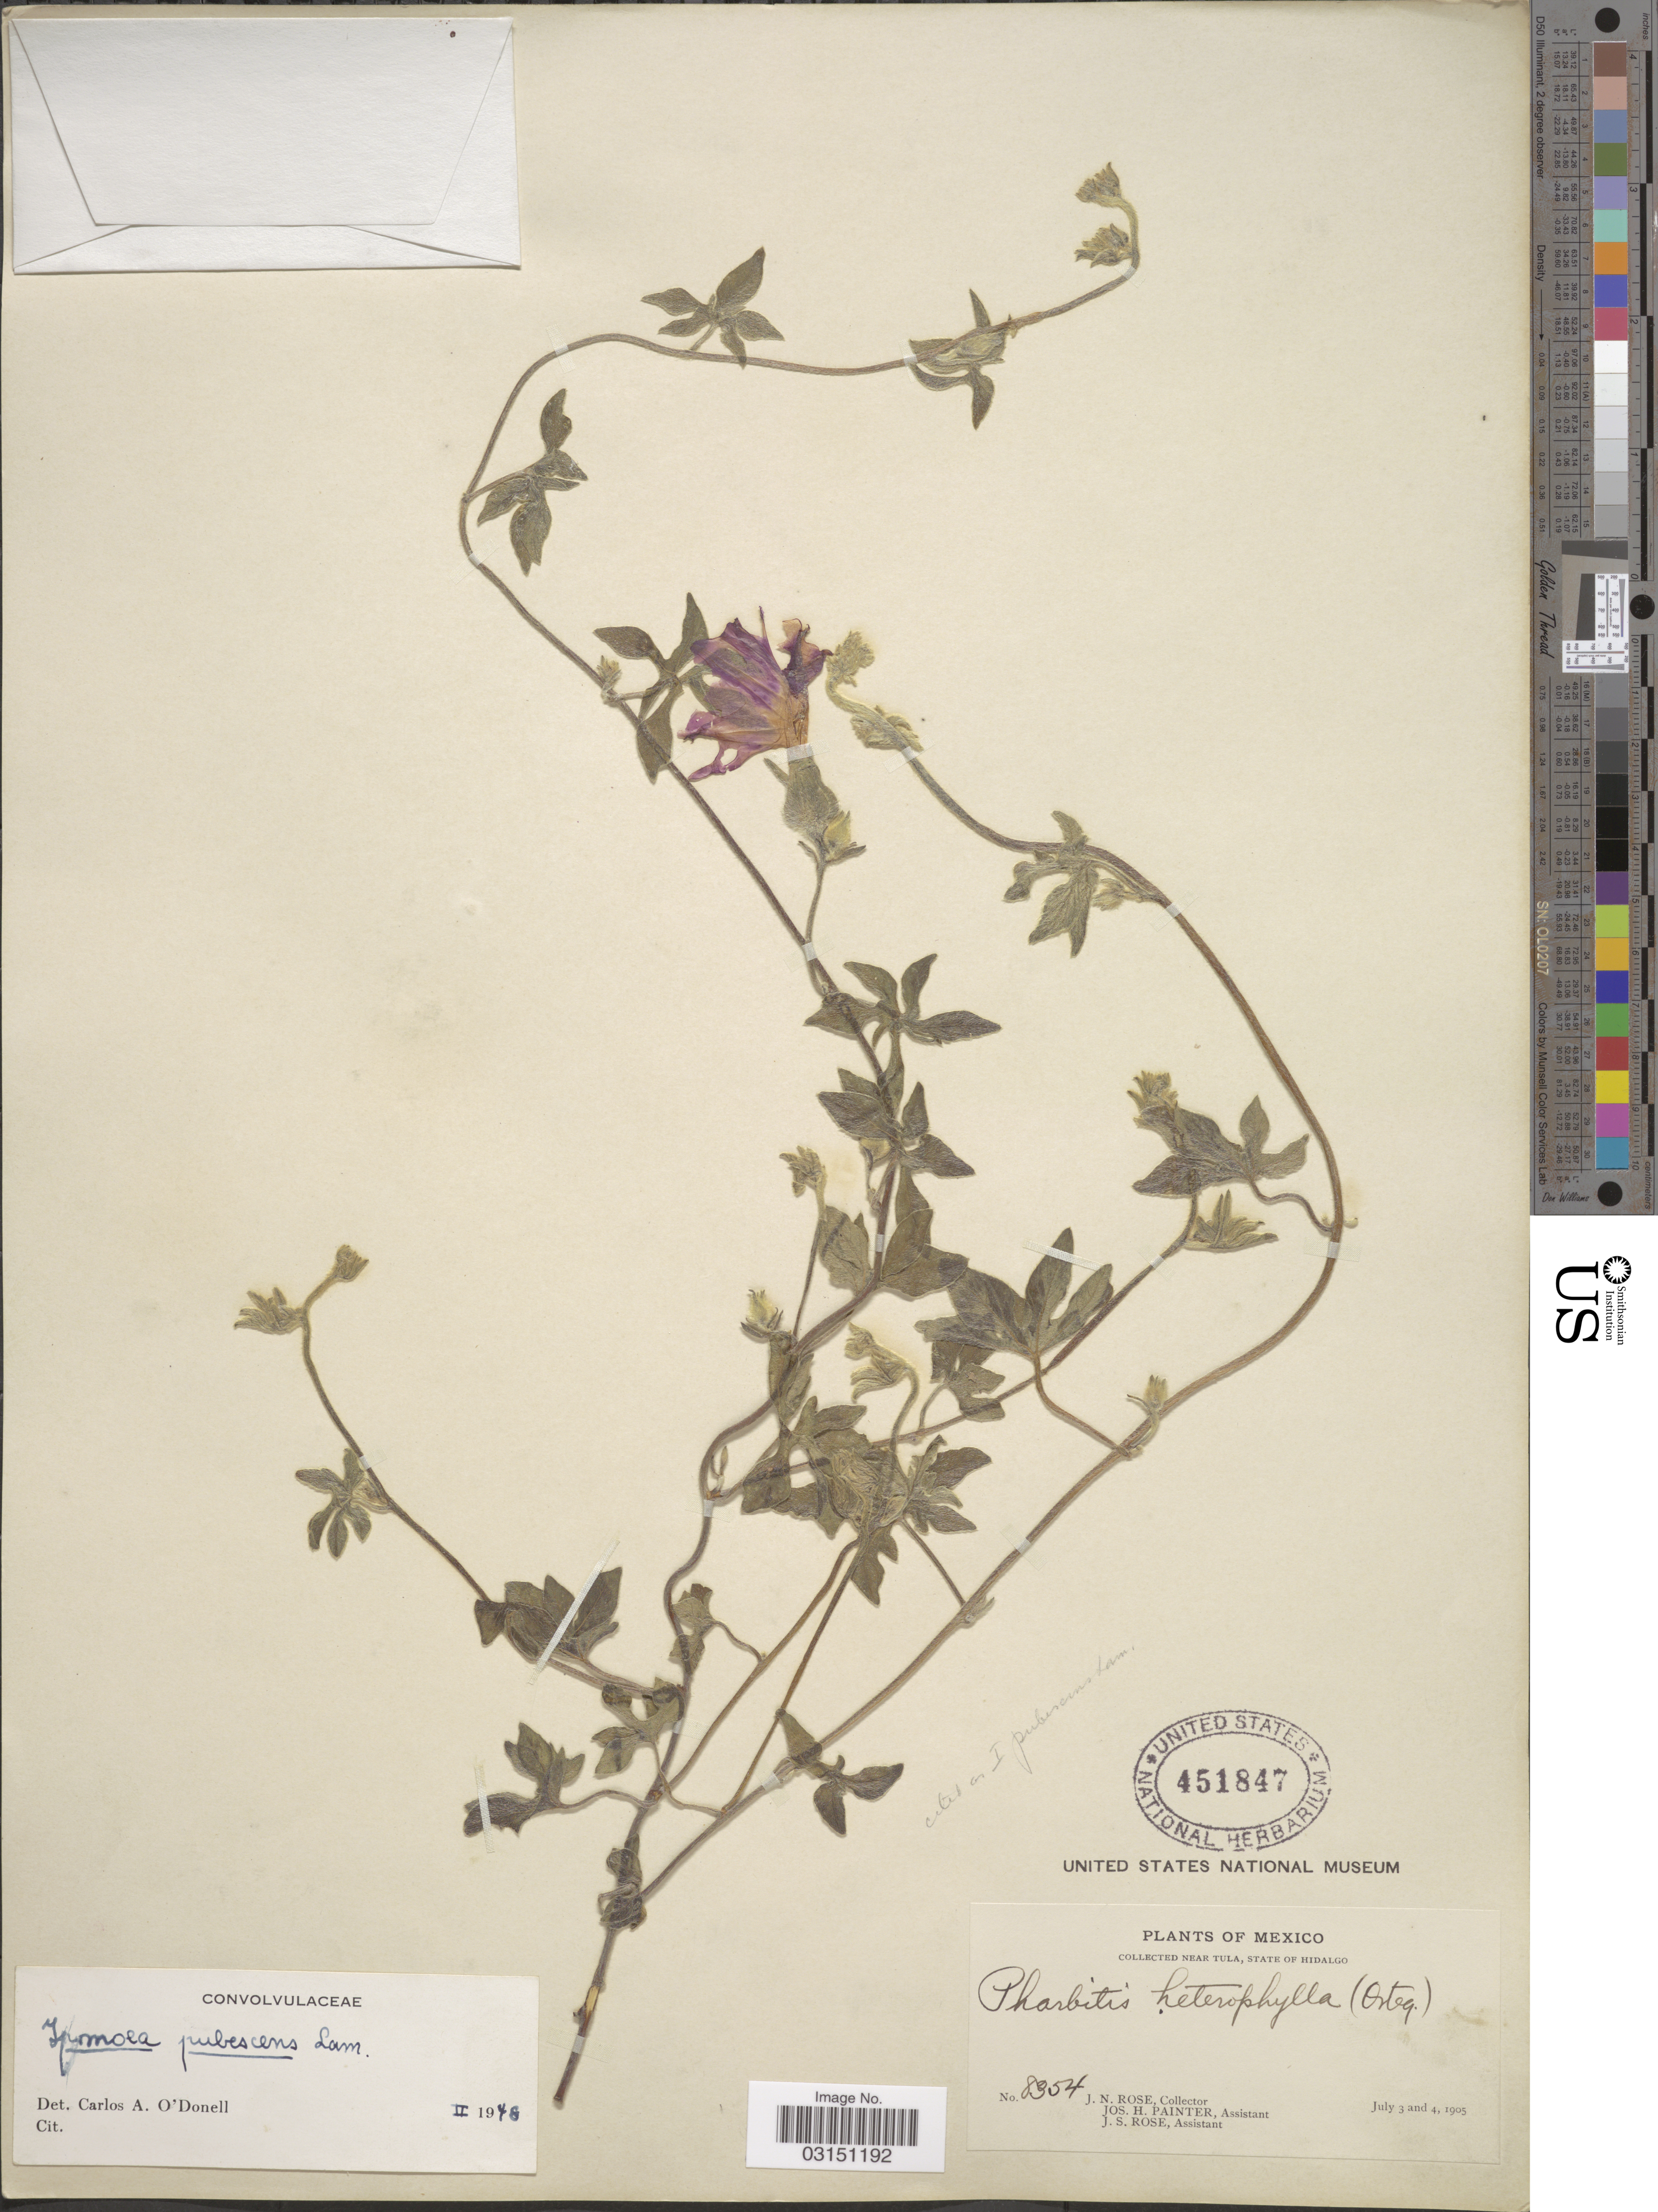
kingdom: Plantae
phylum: Tracheophyta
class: Magnoliopsida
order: Solanales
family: Convolvulaceae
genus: Ipomoea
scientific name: Ipomoea pubescens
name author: Lam.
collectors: J. N. Rose, J. H. Painter & J. S. Rose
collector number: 8354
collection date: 1905-07-03/1905-07-04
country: Mexico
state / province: Hidalgo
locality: Near Tula.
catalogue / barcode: US 451847